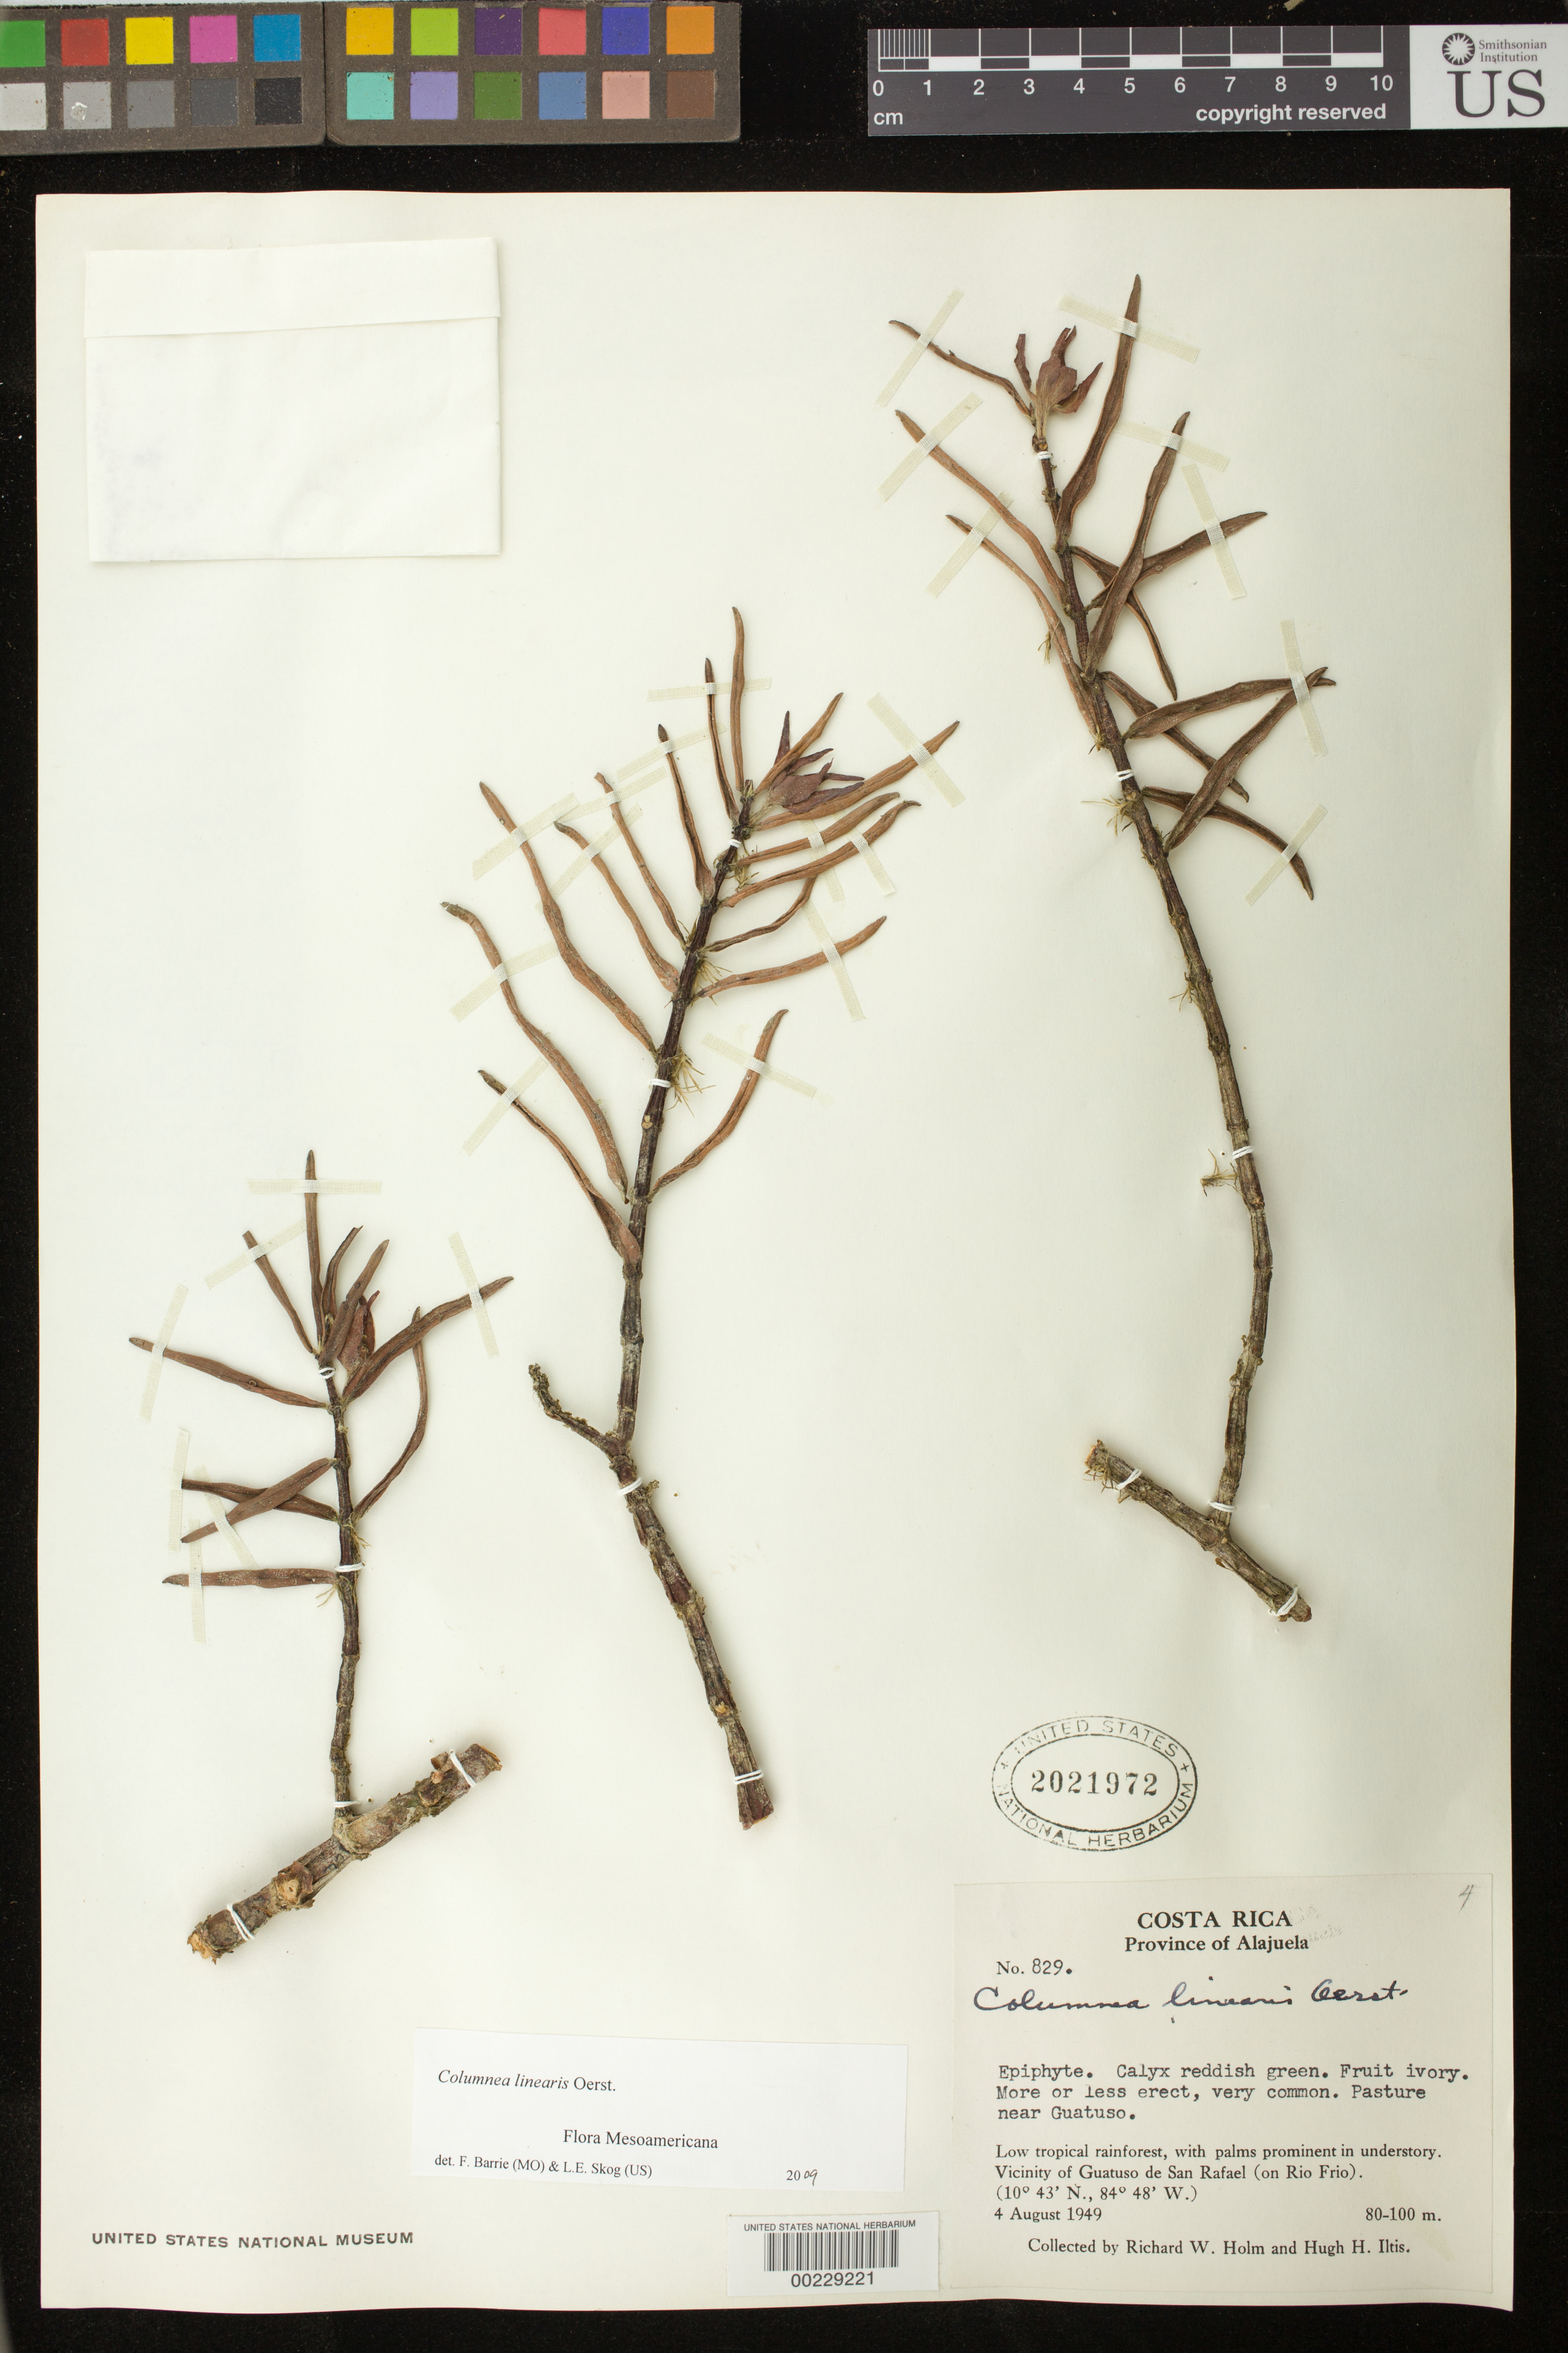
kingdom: Plantae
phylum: Tracheophyta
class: Magnoliopsida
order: Lamiales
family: Gesneriaceae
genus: Columnea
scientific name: Columnea linearis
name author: Oerst.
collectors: R. W. Holm & H. H. Iltis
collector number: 829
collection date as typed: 04 Aug 1949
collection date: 1949-08-04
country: Costa Rica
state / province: Alajuela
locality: Vicinity of Guatuso de San Rafael (on Rio Frio)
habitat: Low tropical rainforest, with palms prominent in understory, pasture near Guatuso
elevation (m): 80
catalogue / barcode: US 2021972